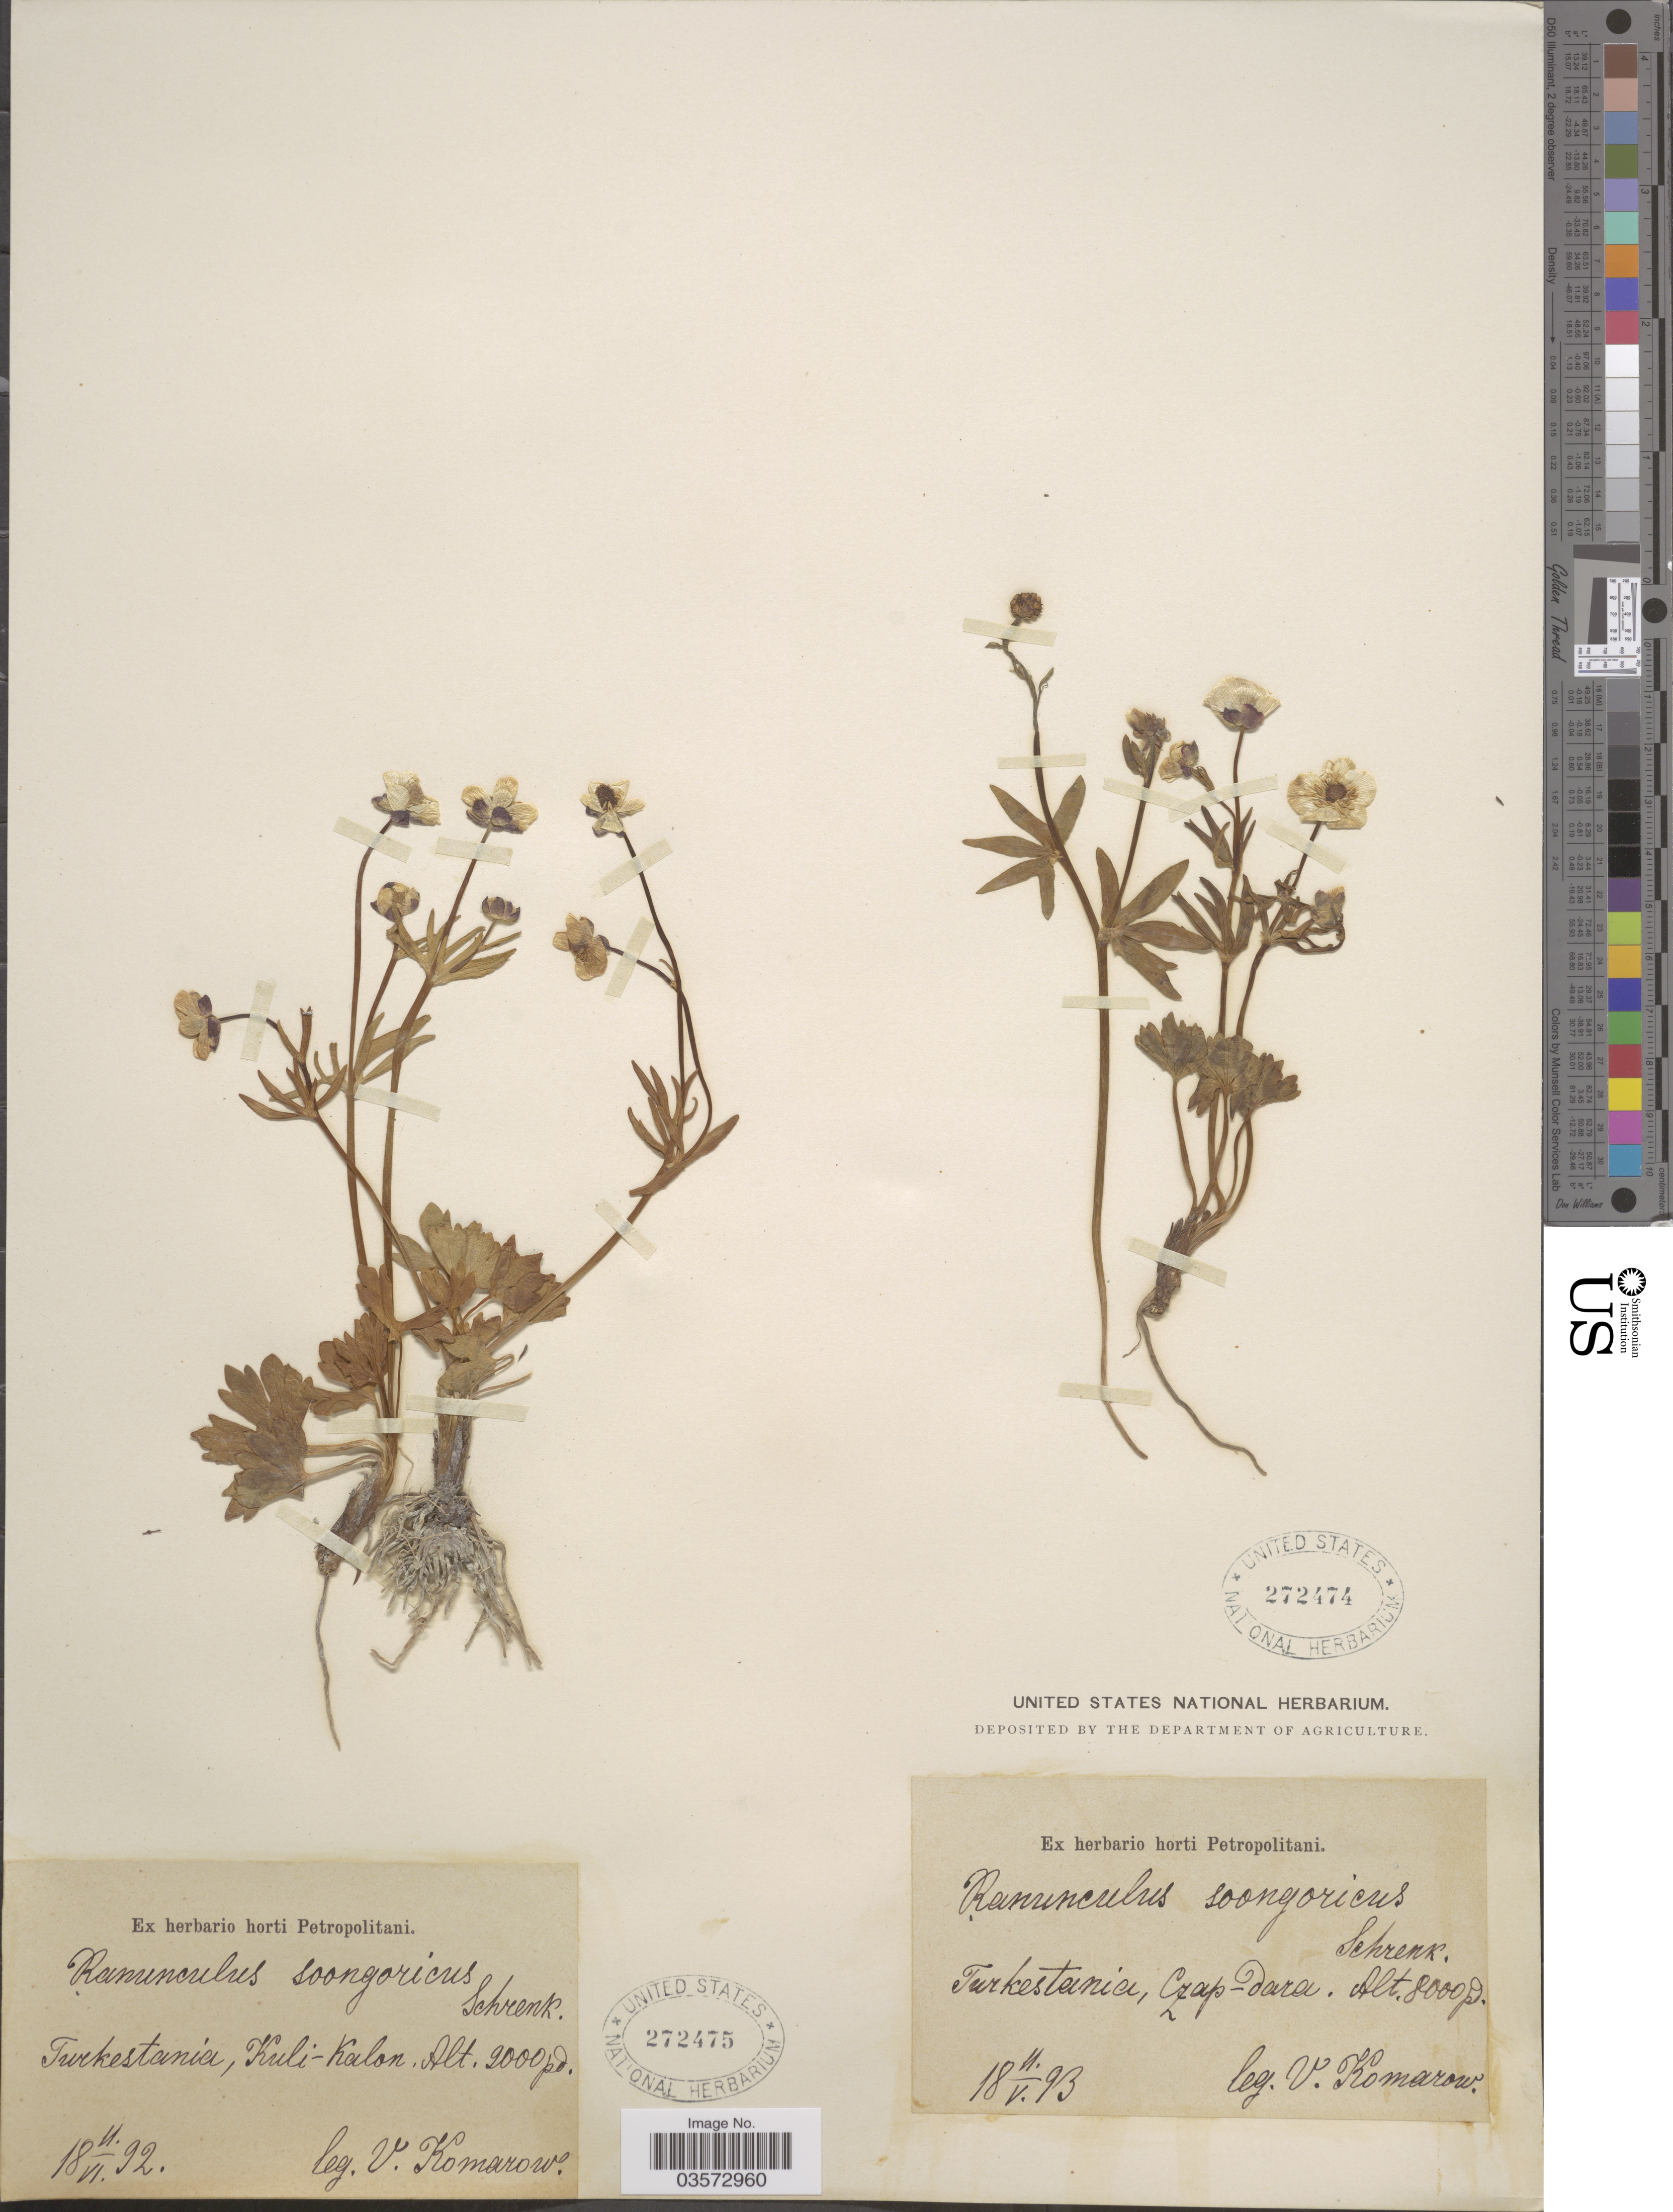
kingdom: Plantae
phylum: Tracheophyta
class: Magnoliopsida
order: Ranunculales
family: Ranunculaceae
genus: Ranunculus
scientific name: Ranunculus songoricus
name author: Schrenk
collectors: V. Komarov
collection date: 1893-05-04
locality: Turkestania, Czap-dara.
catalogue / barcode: US 272474-2